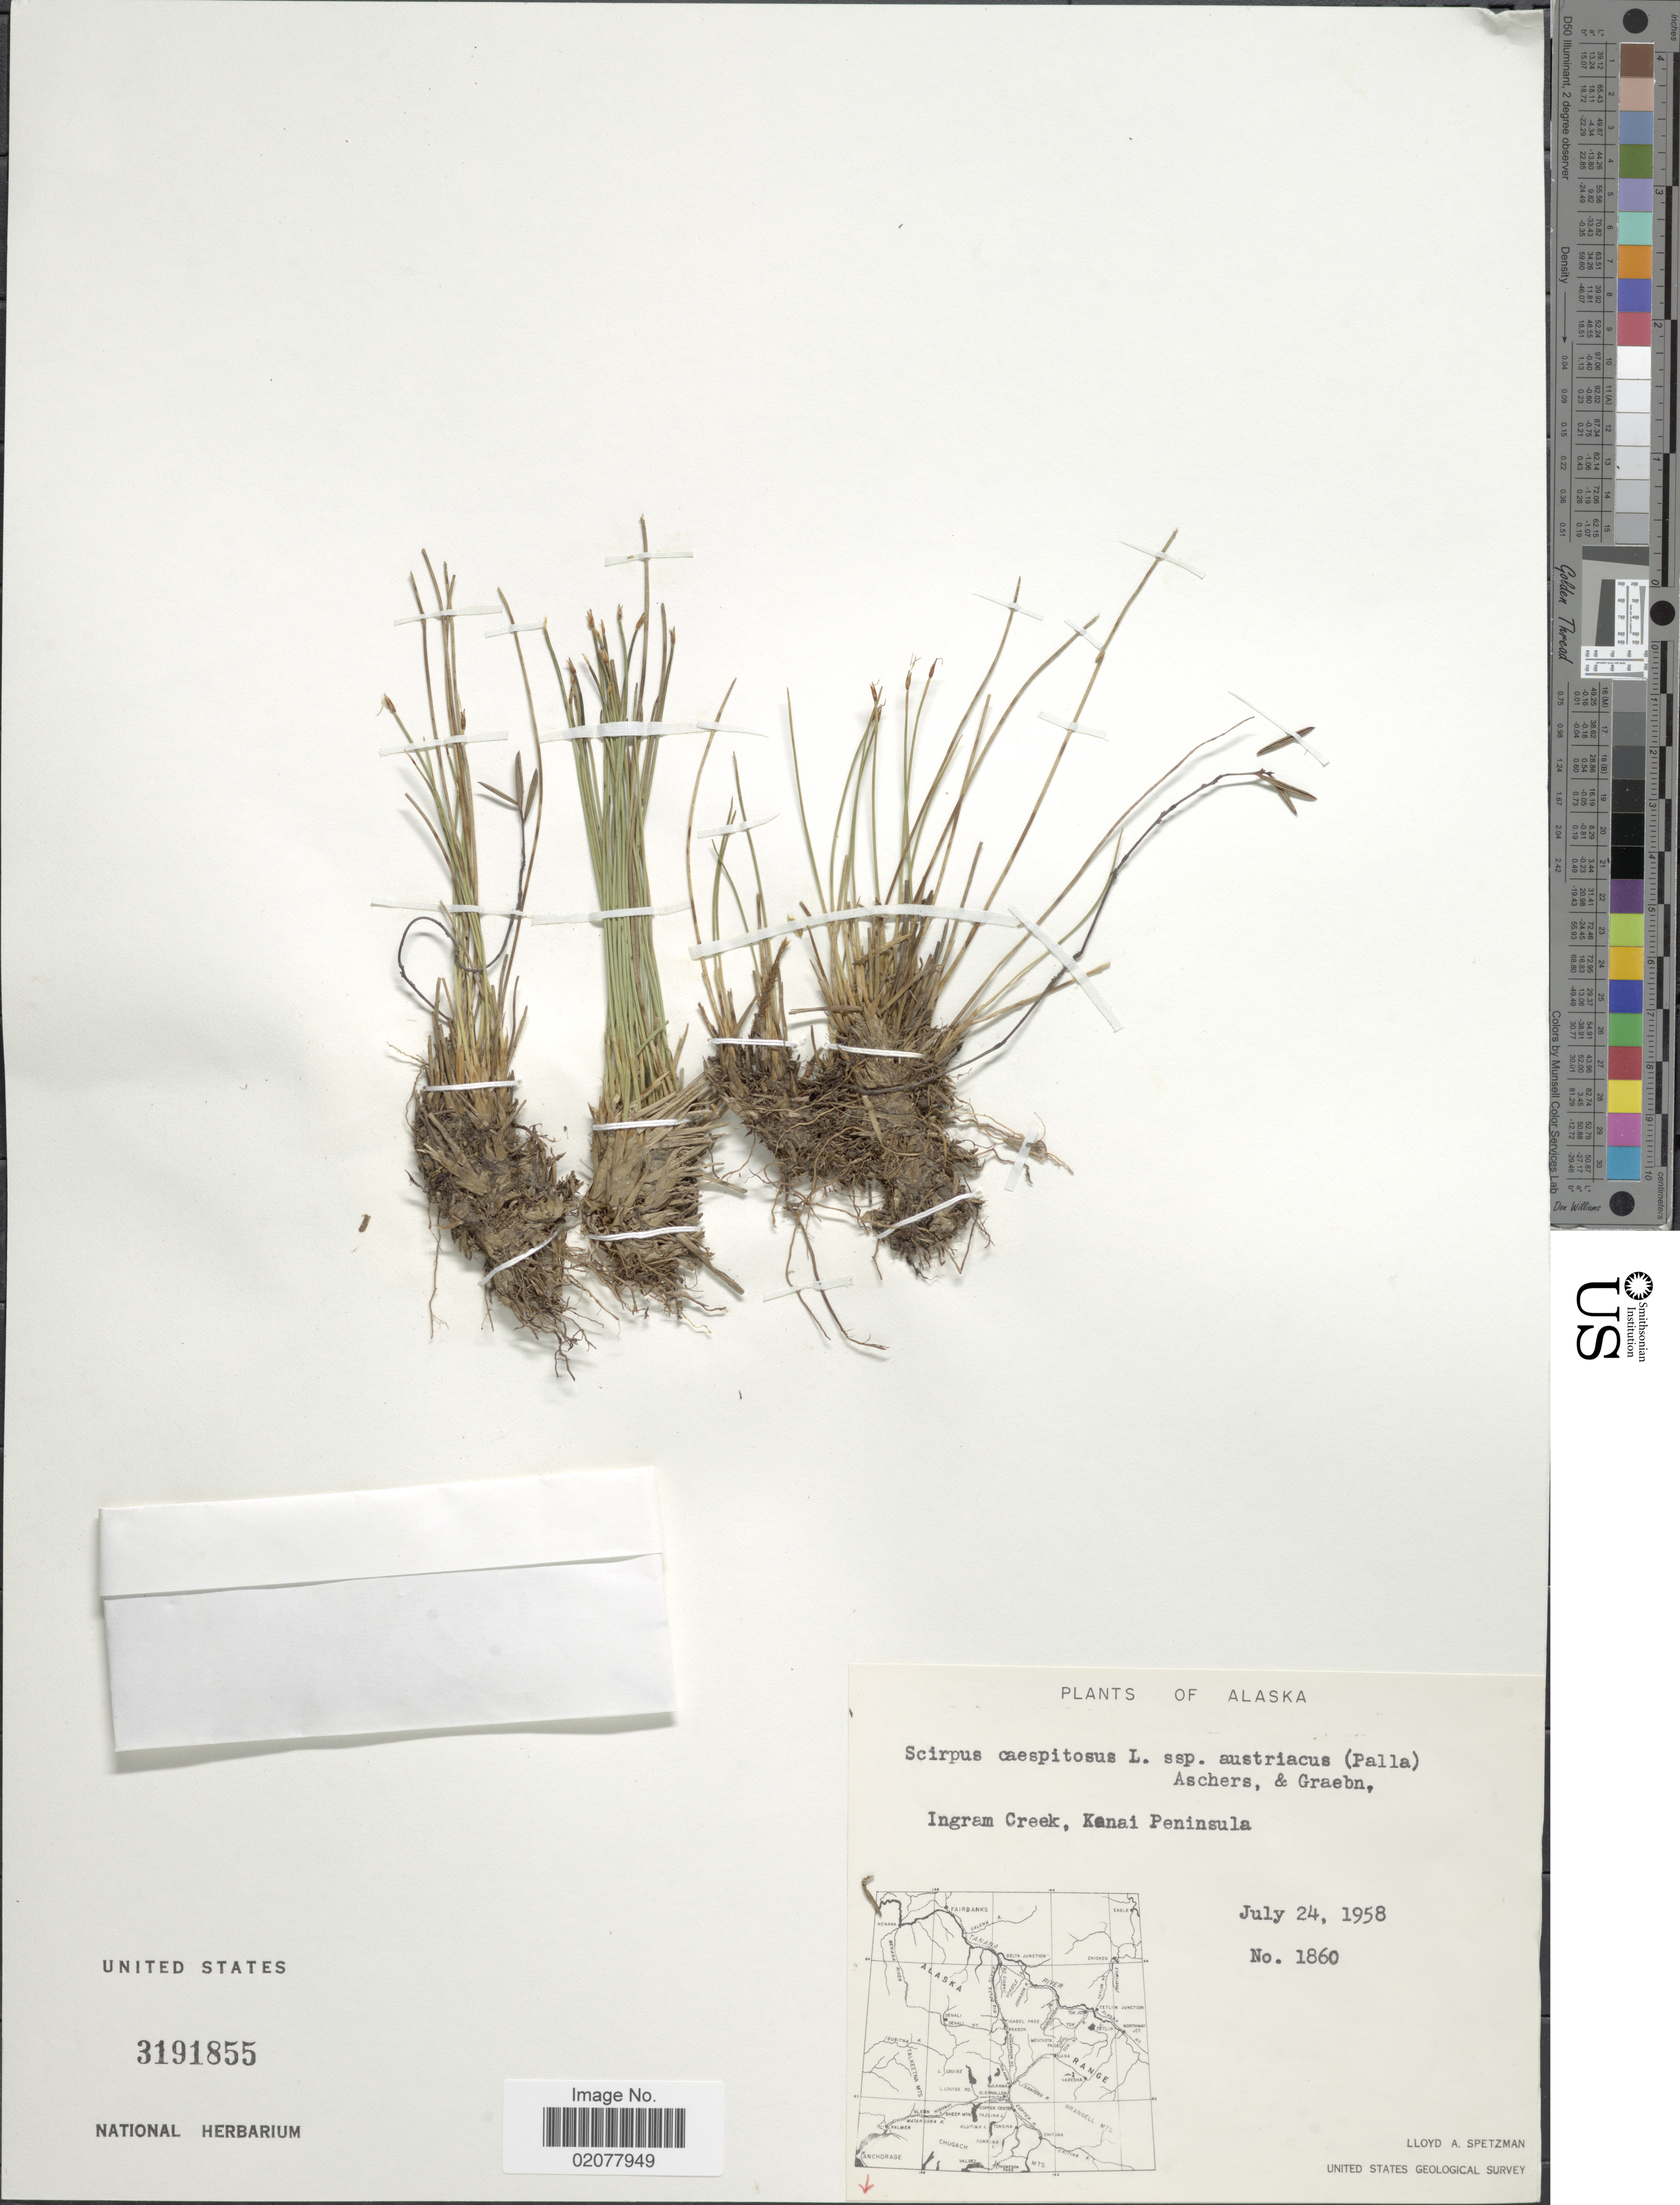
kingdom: Plantae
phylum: Tracheophyta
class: Liliopsida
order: Poales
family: Cyperaceae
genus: Trichophorum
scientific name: Trichophorum cespitosum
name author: (L.) Hartm.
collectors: L. Spetzman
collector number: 1860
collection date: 1958-07-24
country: United States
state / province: Alaska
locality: Ingram Creek, Kenai Peninsula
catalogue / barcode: US 3191855